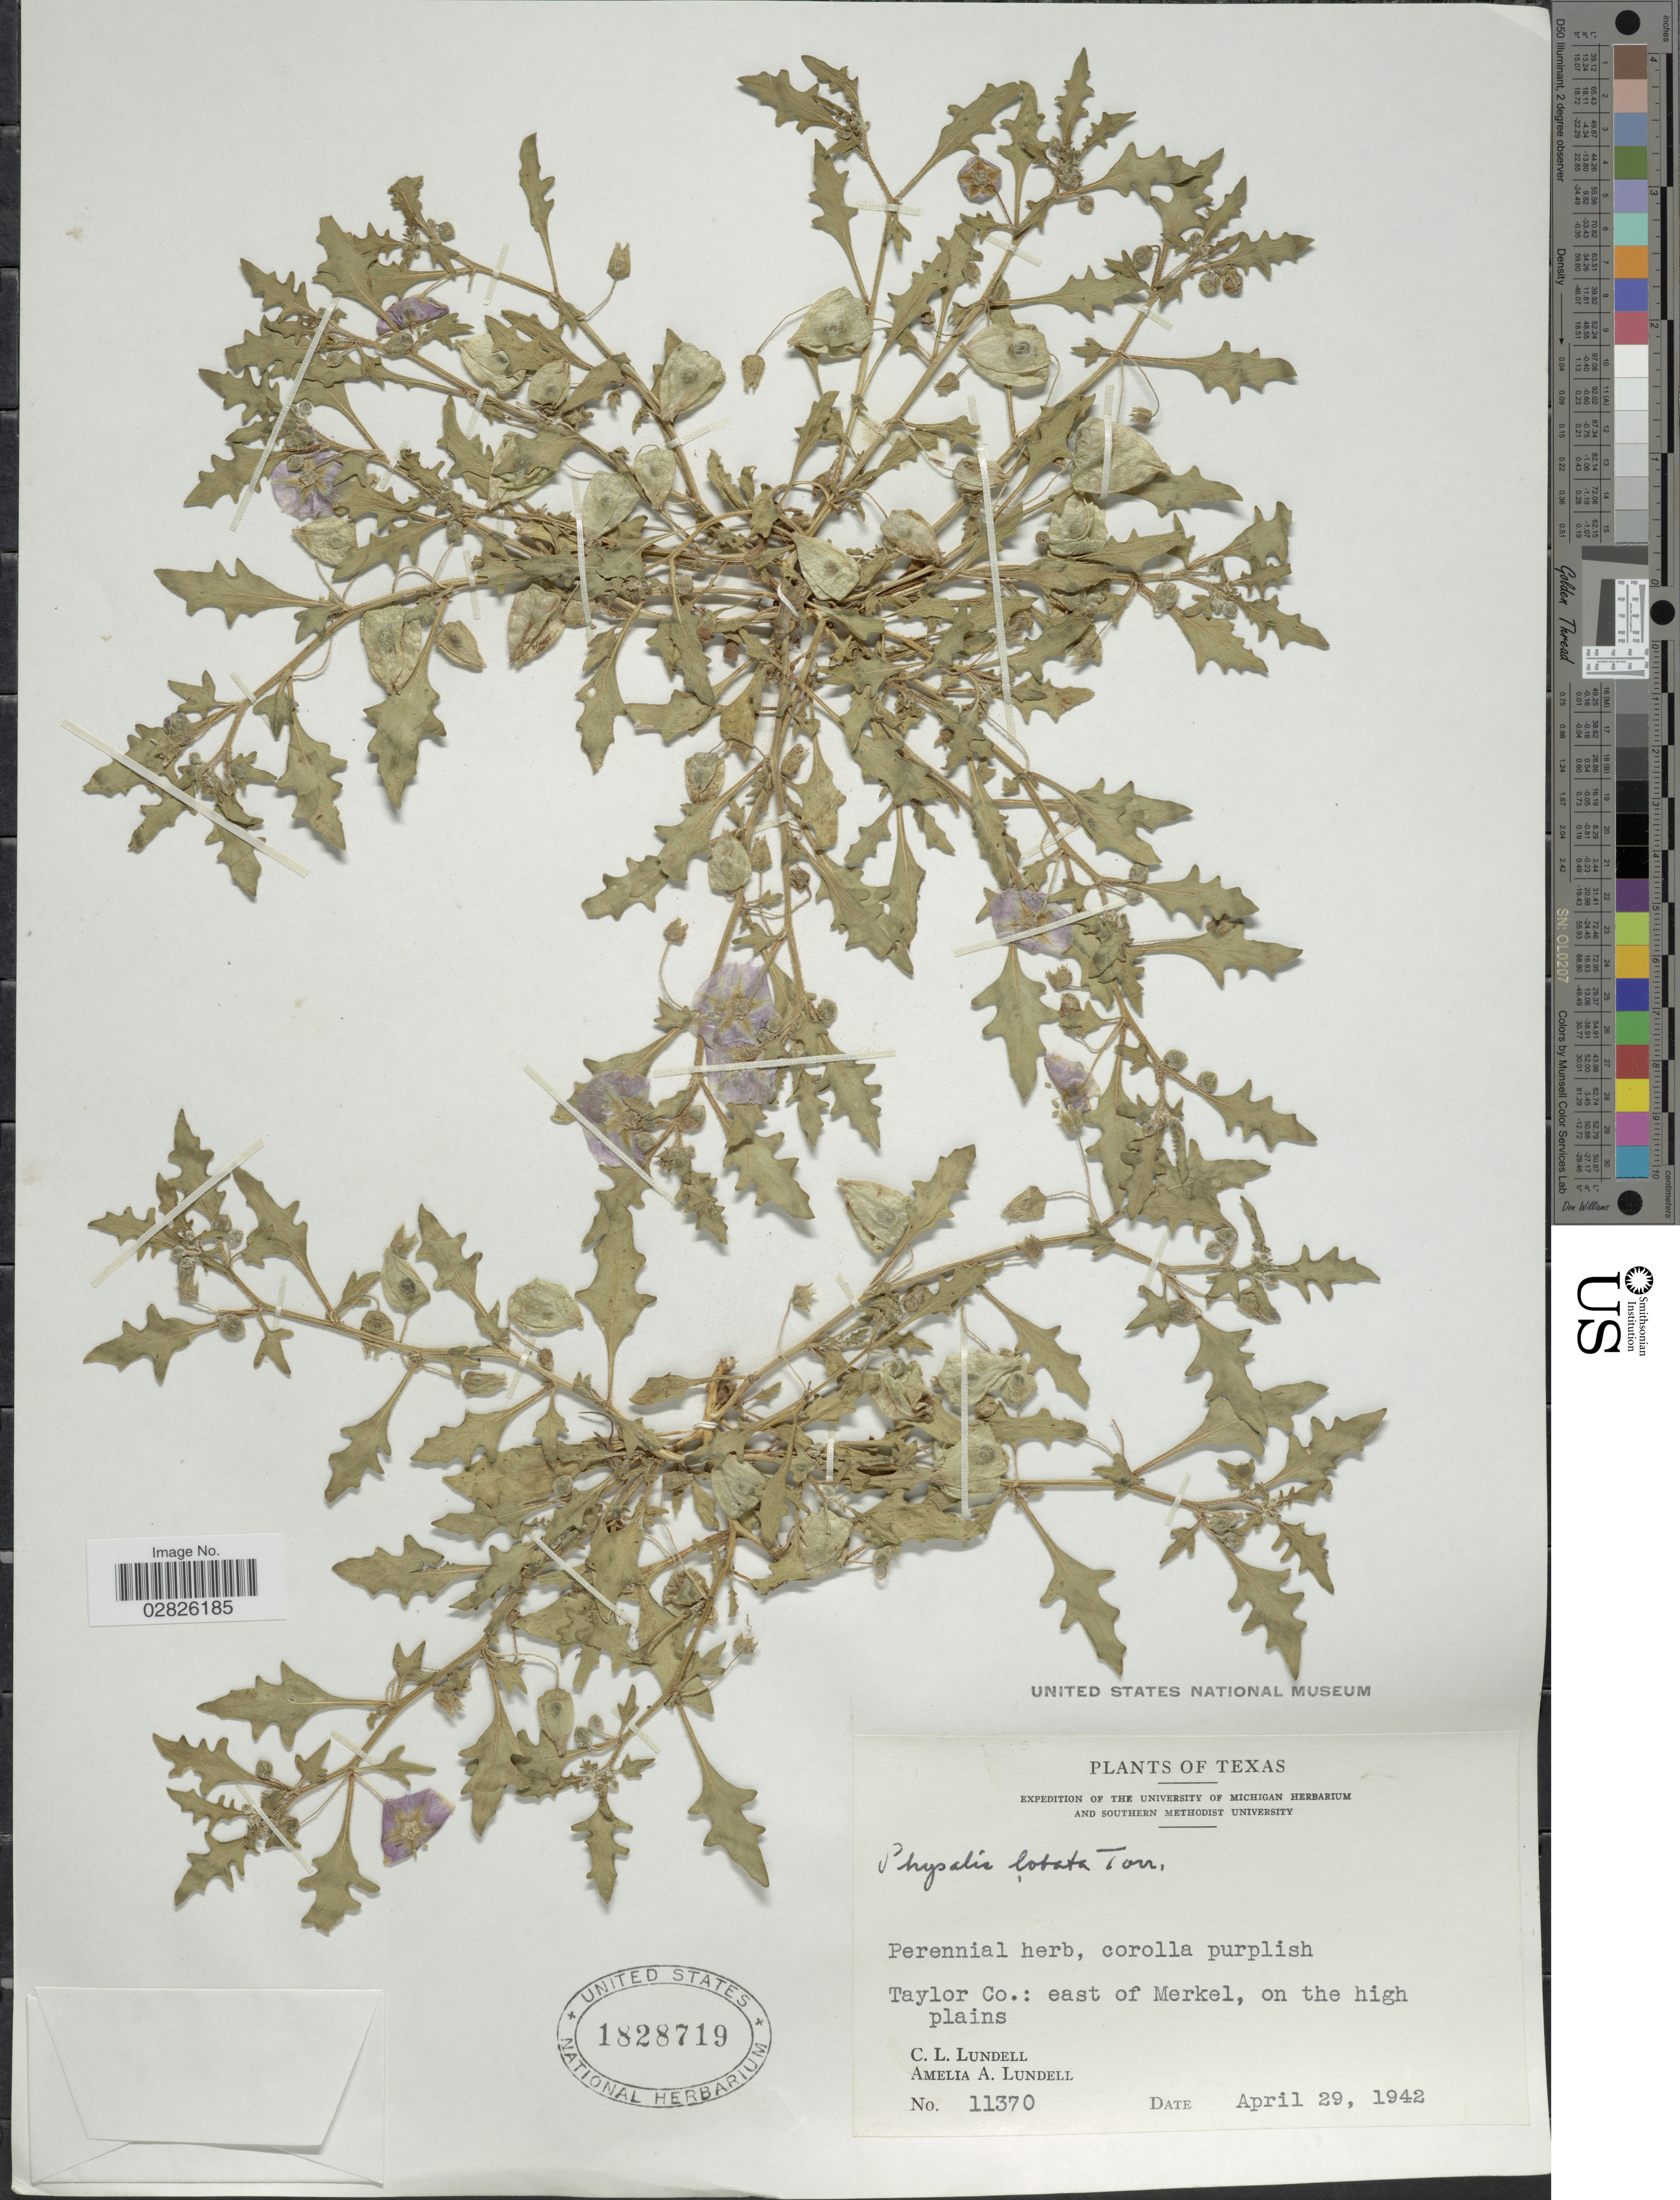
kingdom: Plantae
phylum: Tracheophyta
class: Magnoliopsida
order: Solanales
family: Solanaceae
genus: Quincula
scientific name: Quincula lobata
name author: (Torr.) Raf.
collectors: C. L. Lundell & A. A. Lundell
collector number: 11370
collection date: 1942-04-29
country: United States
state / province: Texas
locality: Taylor Co.: east of Merkel, on the high plains.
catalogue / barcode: US 1828719